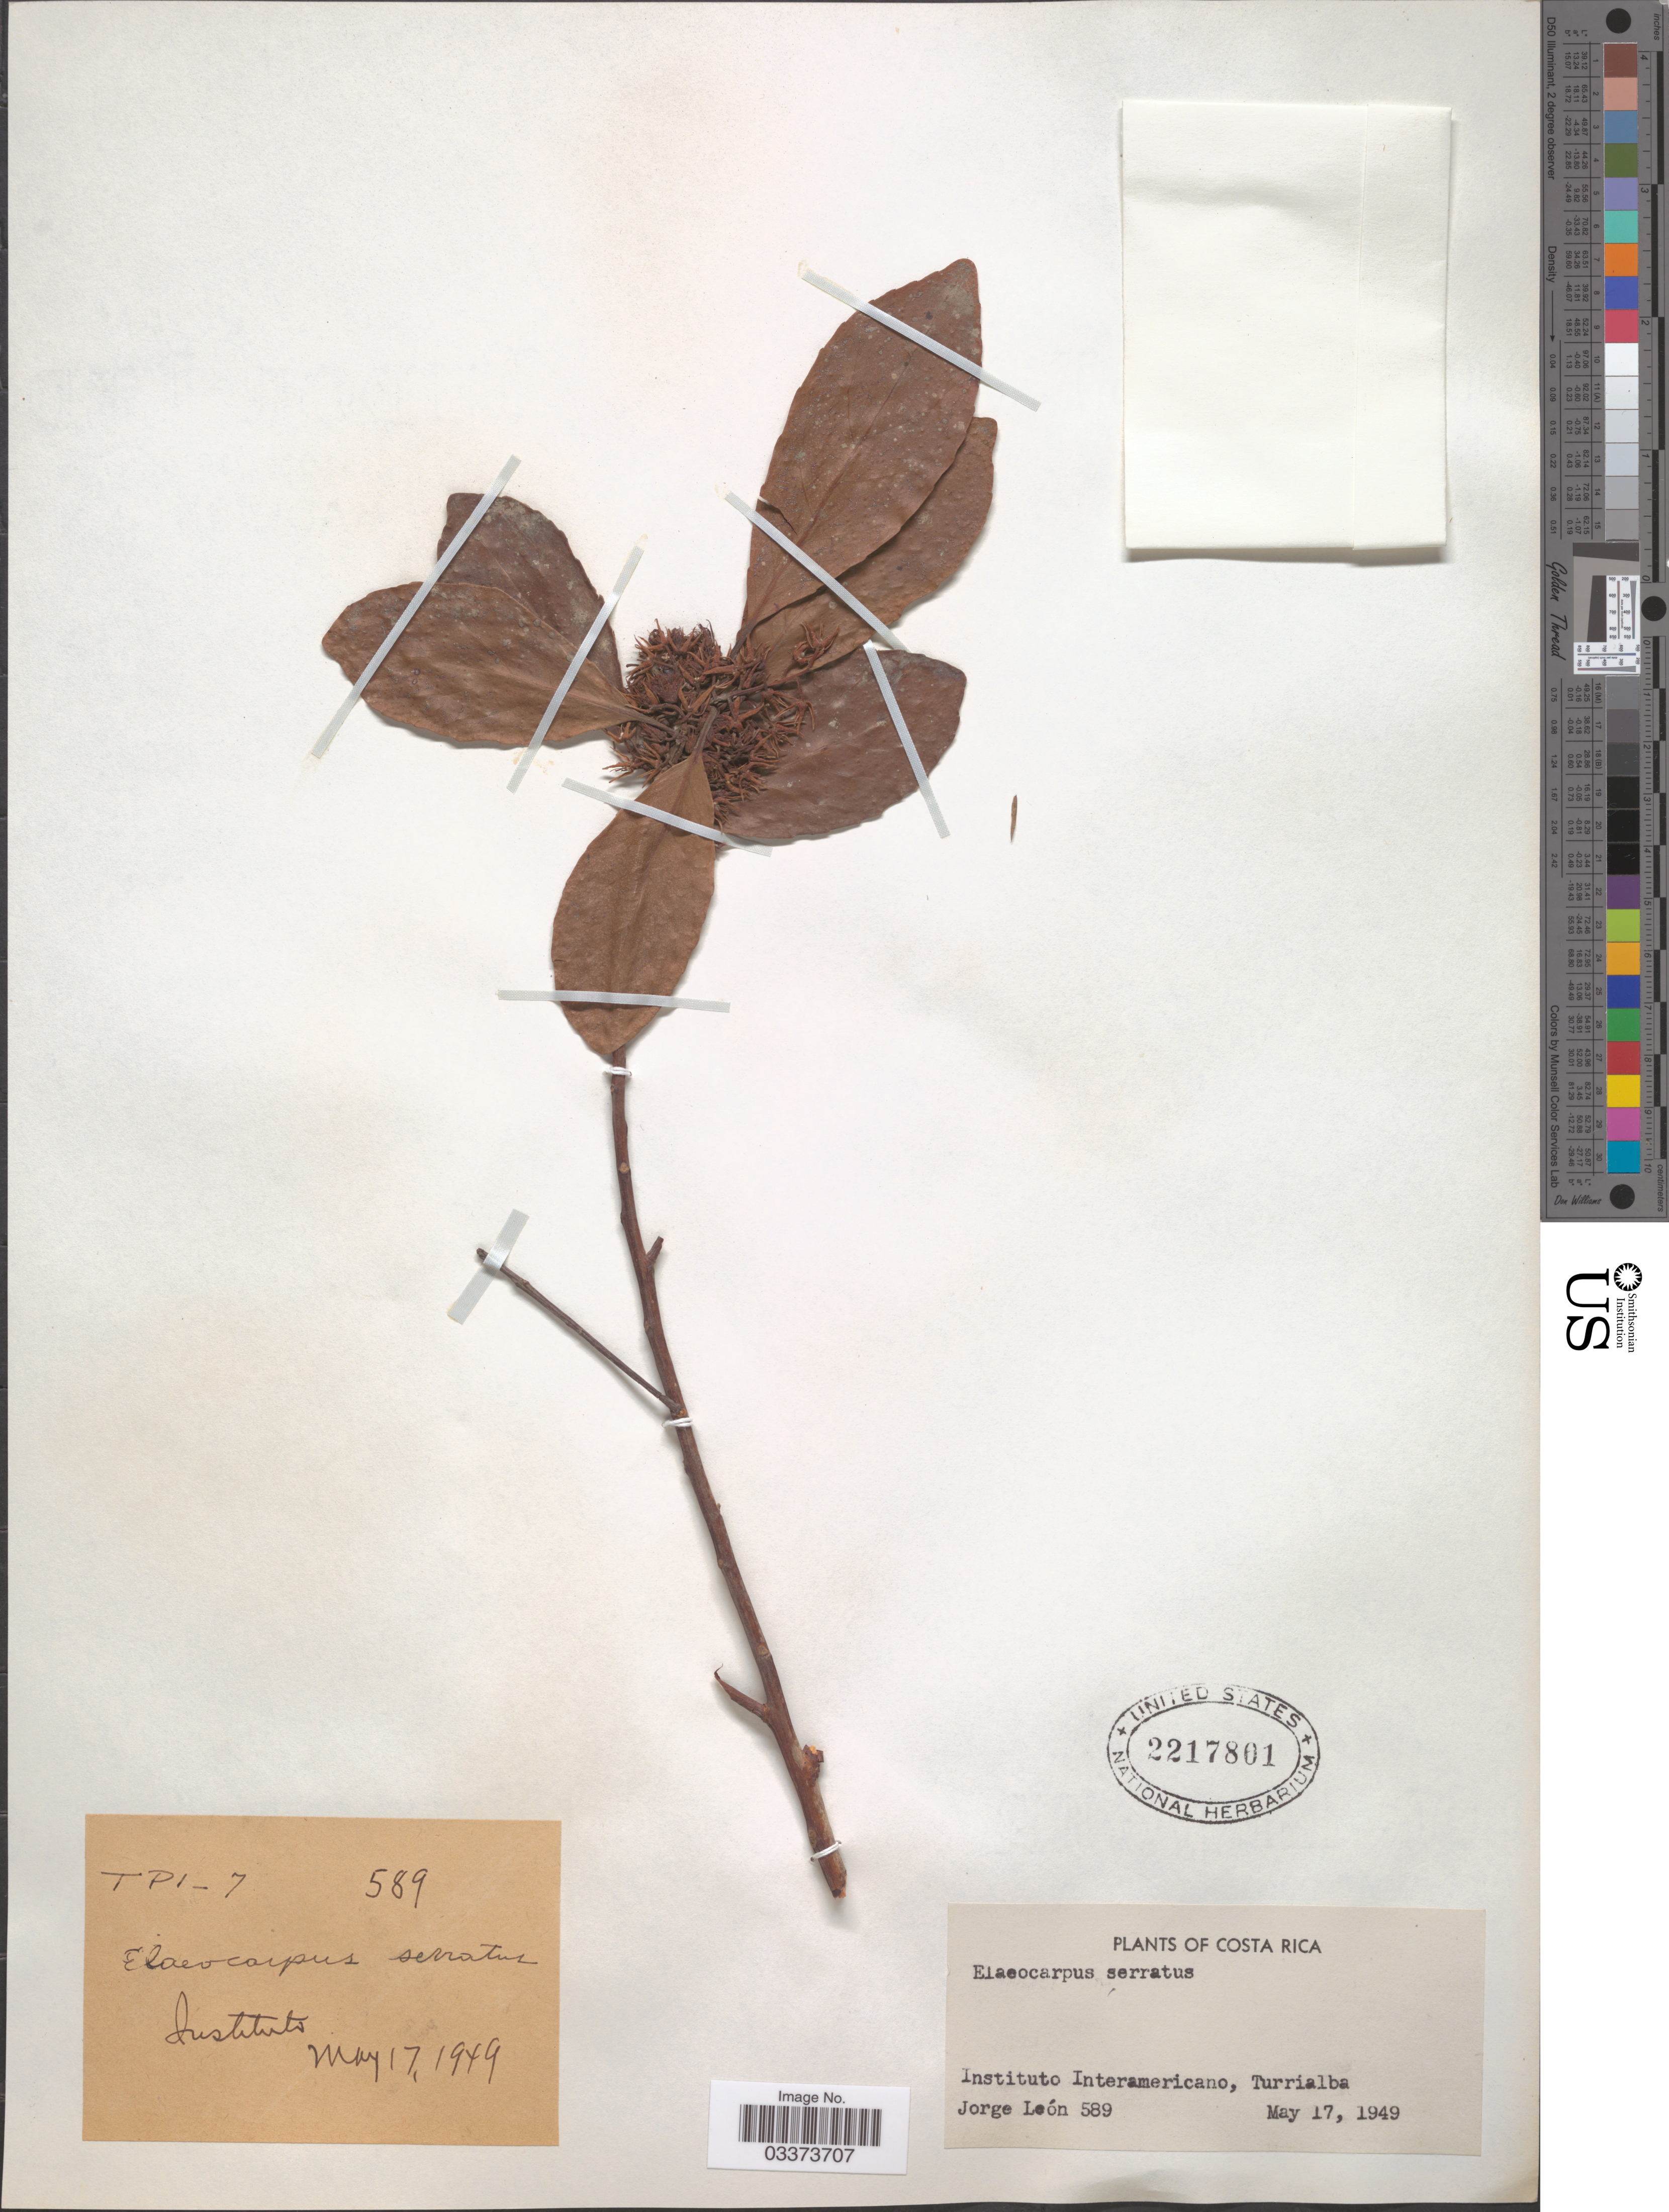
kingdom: Plantae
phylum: Tracheophyta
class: Magnoliopsida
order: Oxalidales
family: Elaeocarpaceae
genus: Elaeocarpus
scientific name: Elaeocarpus serratus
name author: L.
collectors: J. León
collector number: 589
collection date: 1949-05-17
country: Costa Rica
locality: Instituto Interamericano, Turrialba.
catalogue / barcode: US 2217801